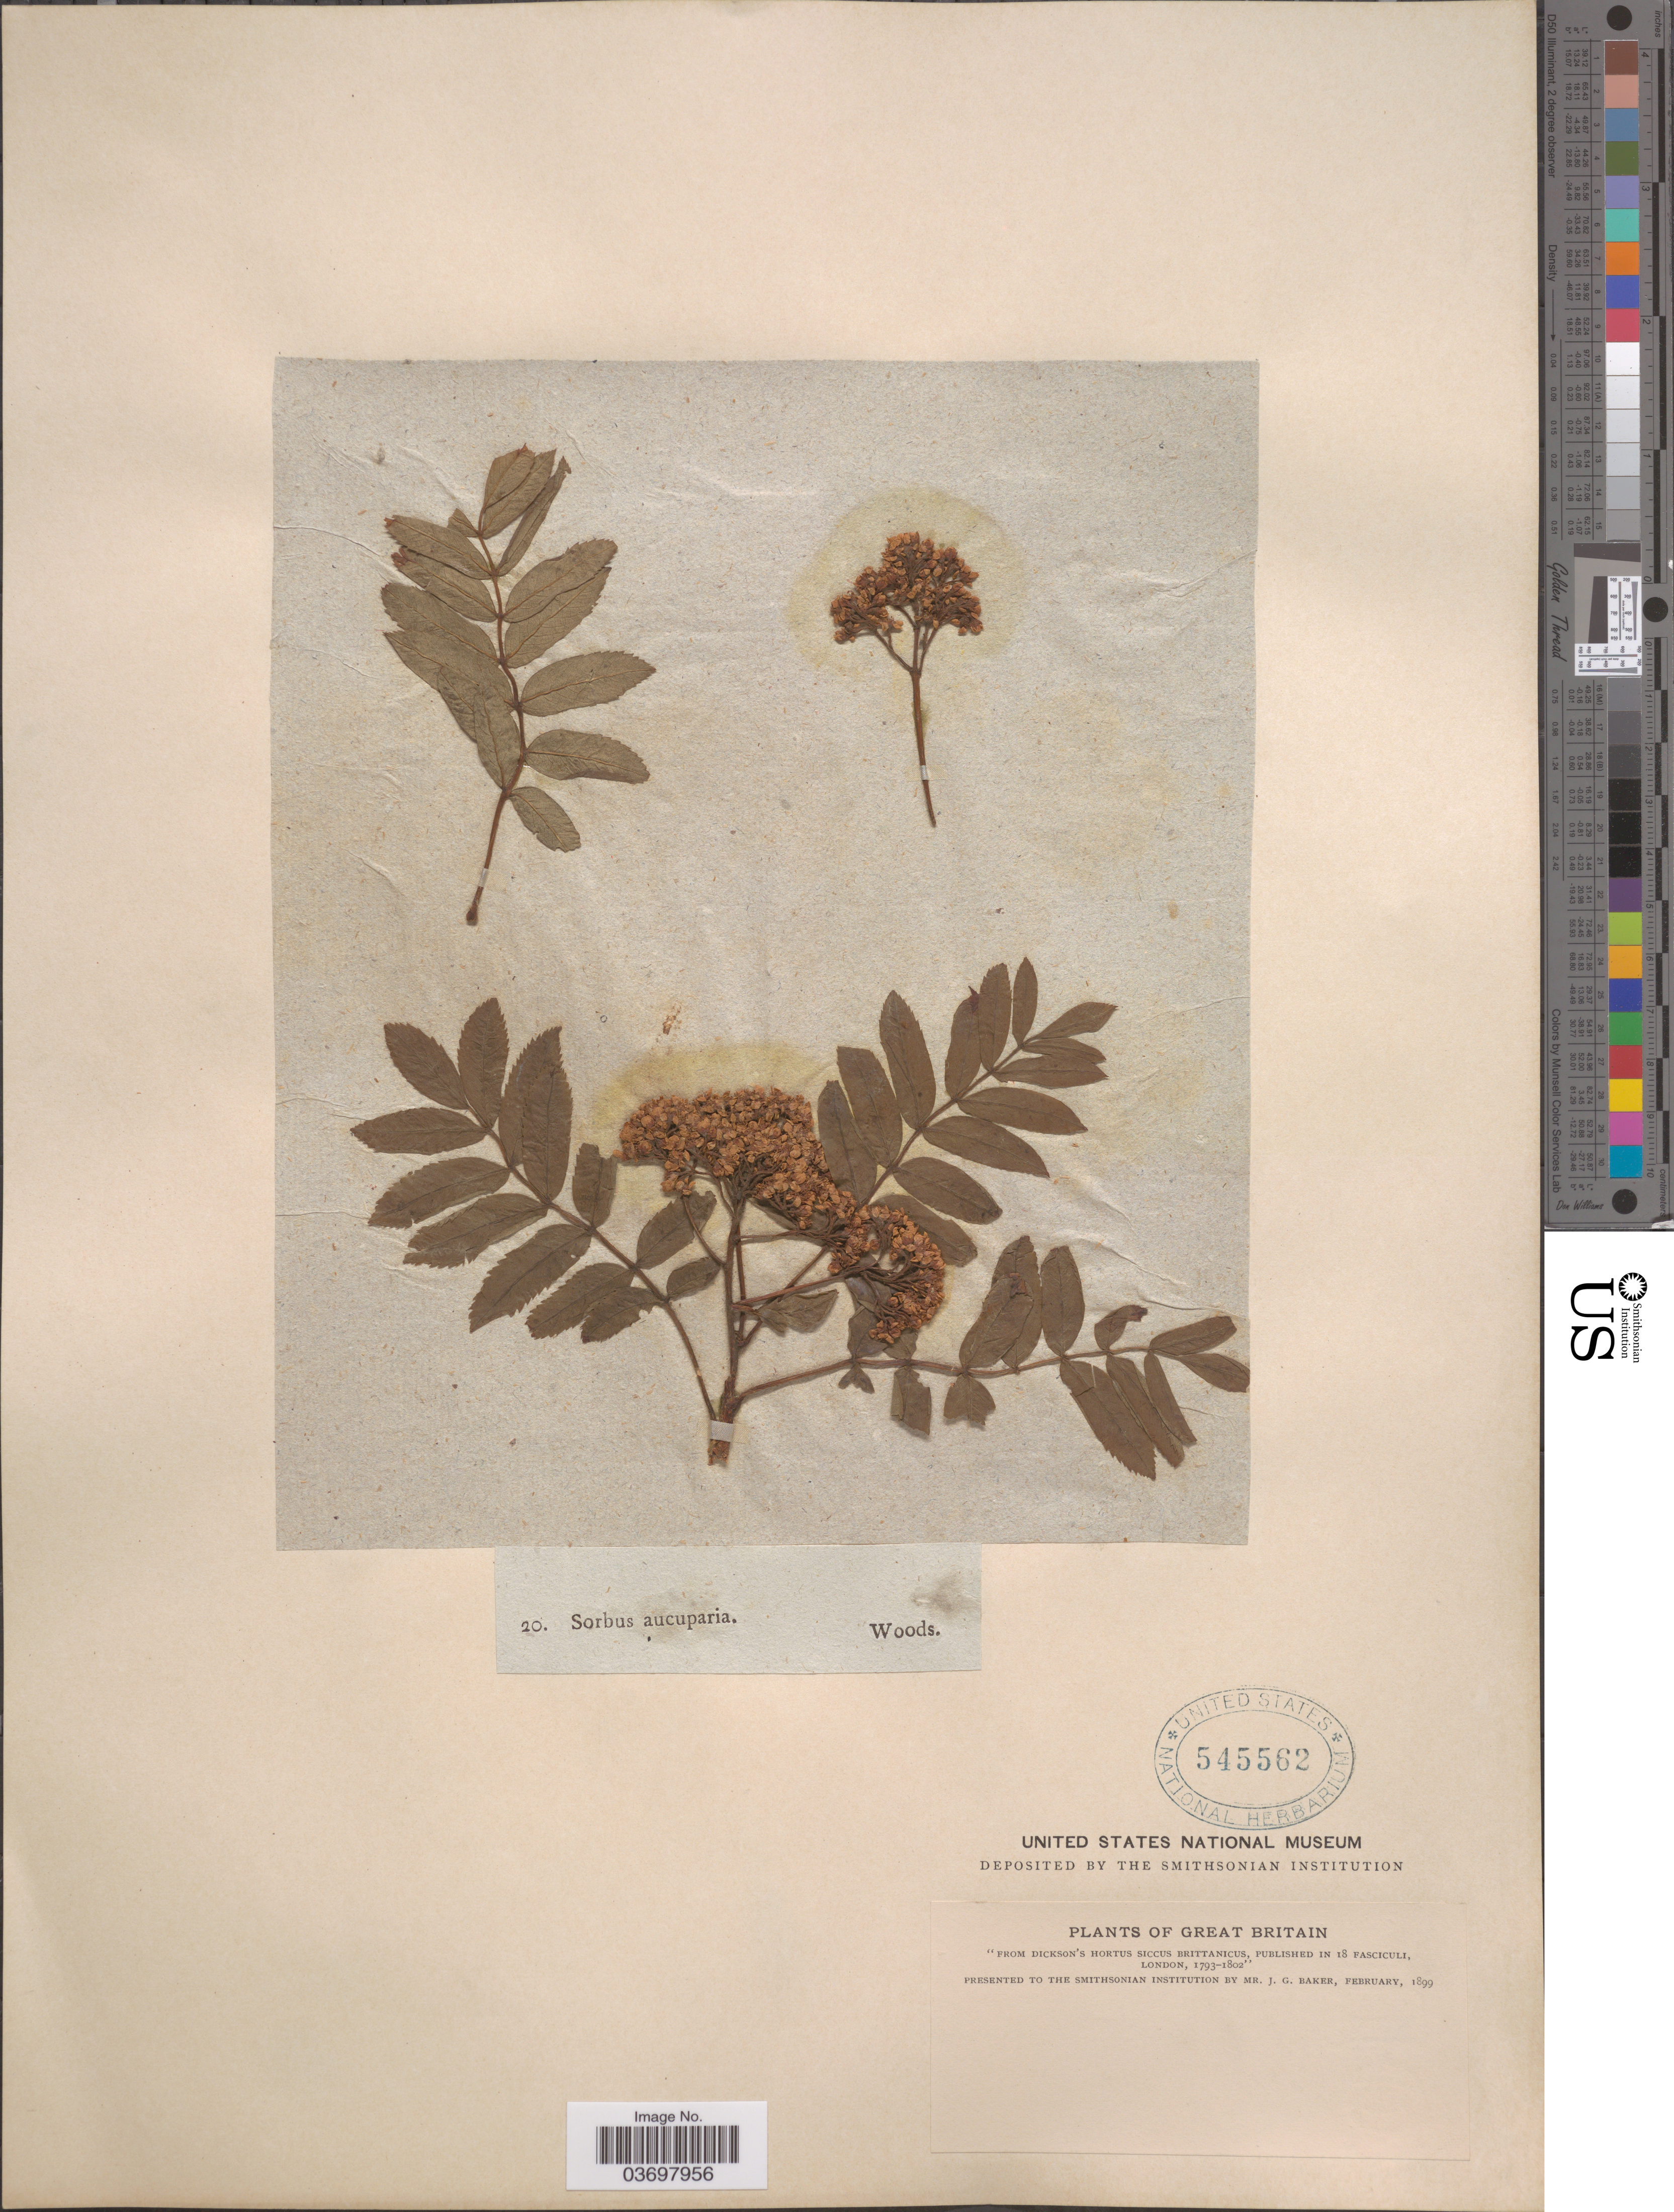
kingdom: Plantae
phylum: Tracheophyta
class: Magnoliopsida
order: Rosales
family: Rosaceae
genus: Sorbus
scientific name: Sorbus aucuparia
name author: L.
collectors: -. Woods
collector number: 20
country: United Kingdom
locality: Great Britain.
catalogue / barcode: US 545562